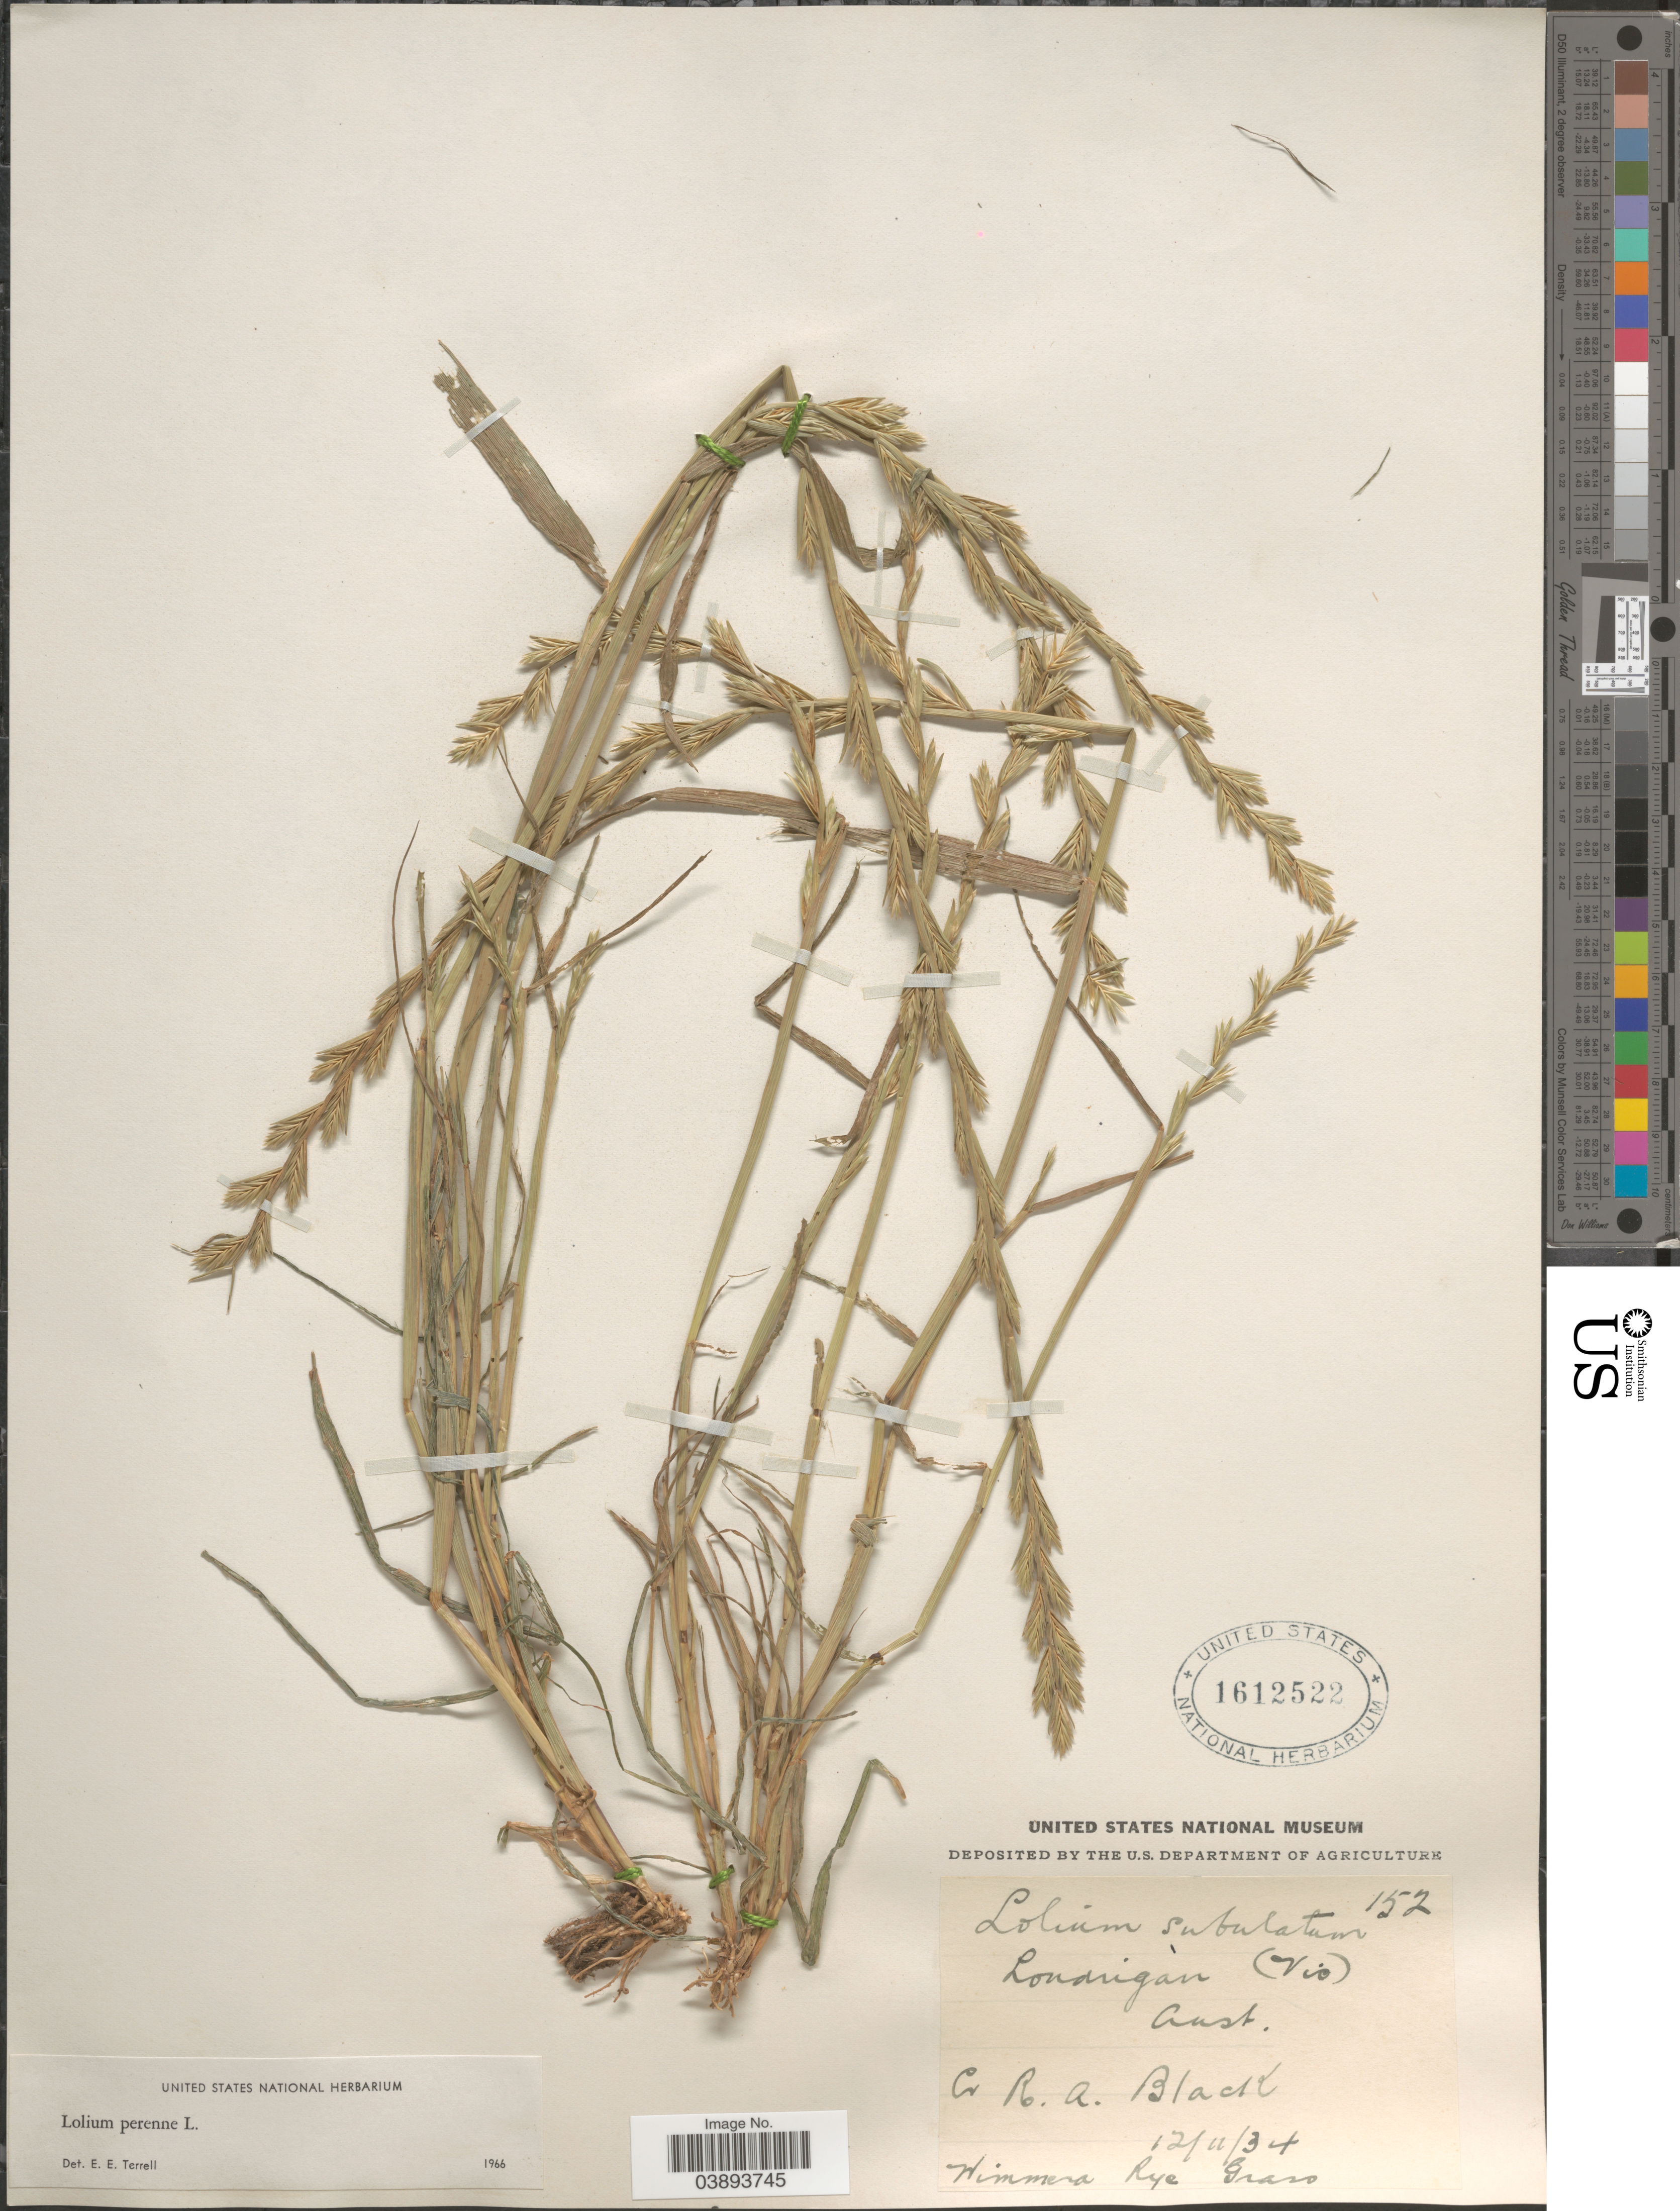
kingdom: Plantae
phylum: Tracheophyta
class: Liliopsida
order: Poales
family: Poaceae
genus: Lolium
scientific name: Lolium perenne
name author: L.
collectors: R. A. Black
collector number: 152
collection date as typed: Transcribed d/m/y: 12/11/34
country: Australia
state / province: Victoria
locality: Londrigan (Vic).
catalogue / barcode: US 1612522